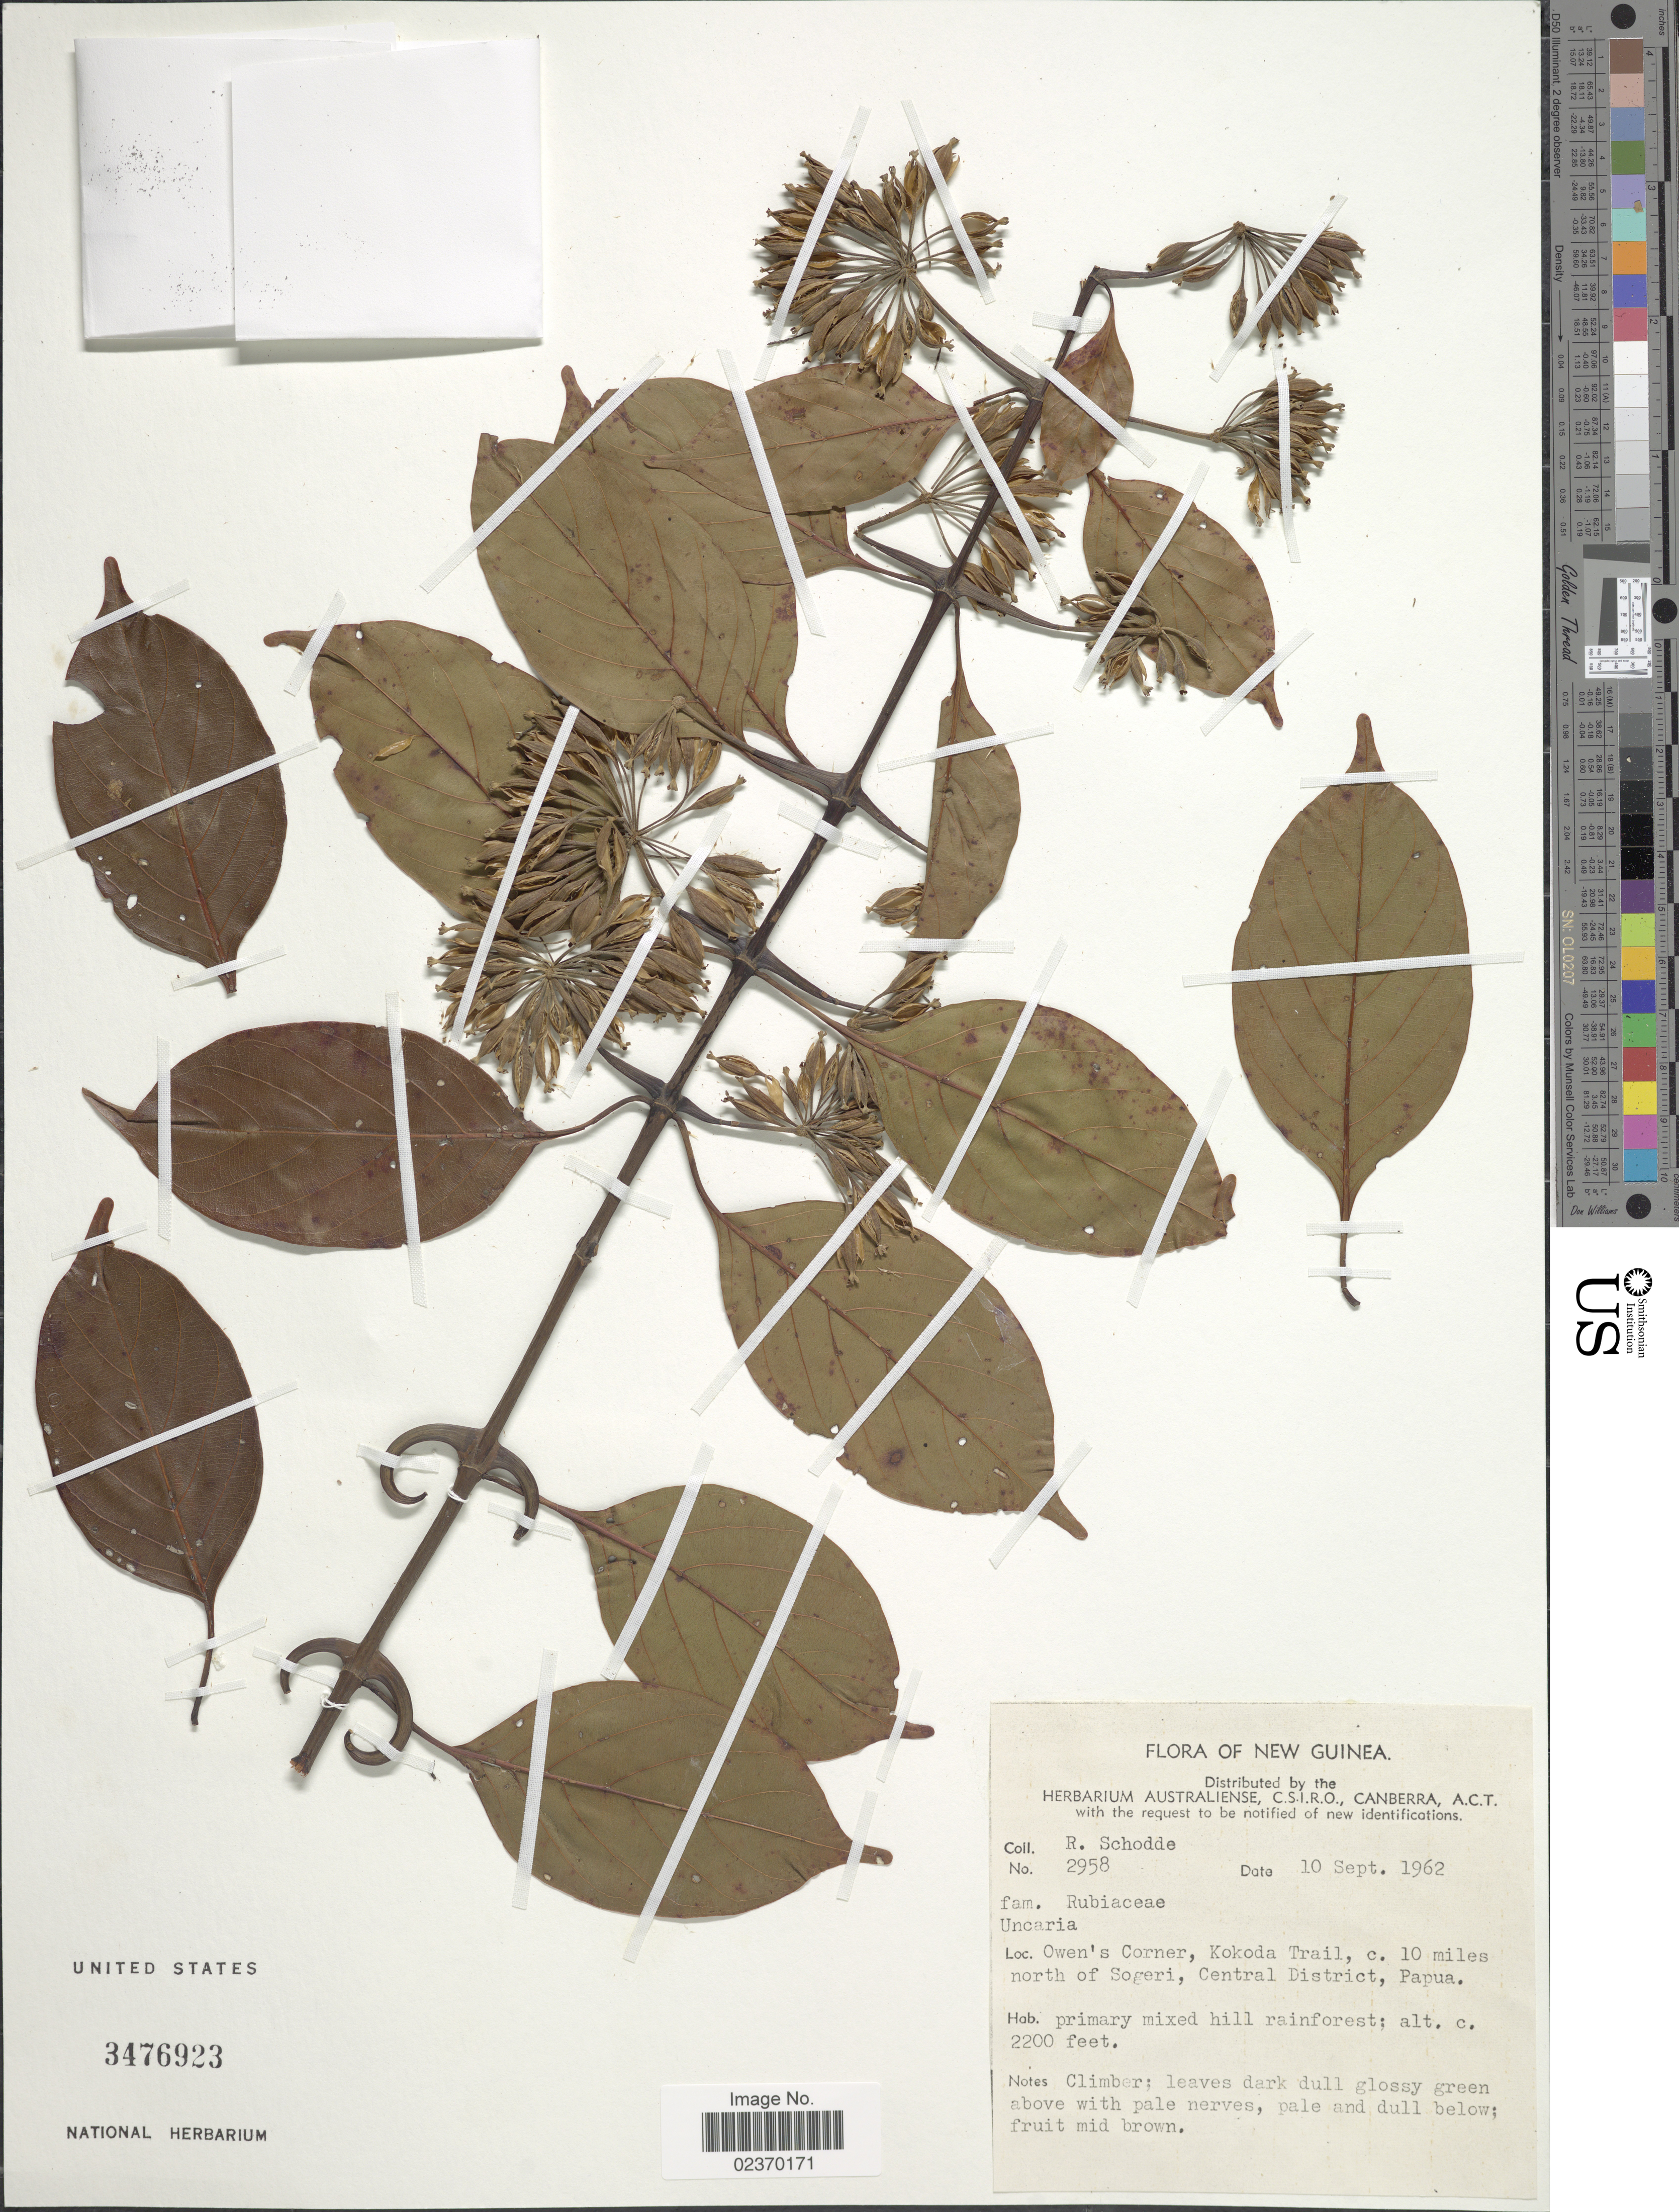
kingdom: Plantae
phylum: Tracheophyta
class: Magnoliopsida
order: Gentianales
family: Rubiaceae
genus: Neonauclea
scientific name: Neonauclea sp.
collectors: R. Schodde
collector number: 2958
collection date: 1962-09-10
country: Papua New Guinea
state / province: Central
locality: New Guinea, Owen's Corner, Kokoda Trail, c. 10 miles north of Sogeri, Central District, primary mixed hill rain forest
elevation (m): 671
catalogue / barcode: US 3476923